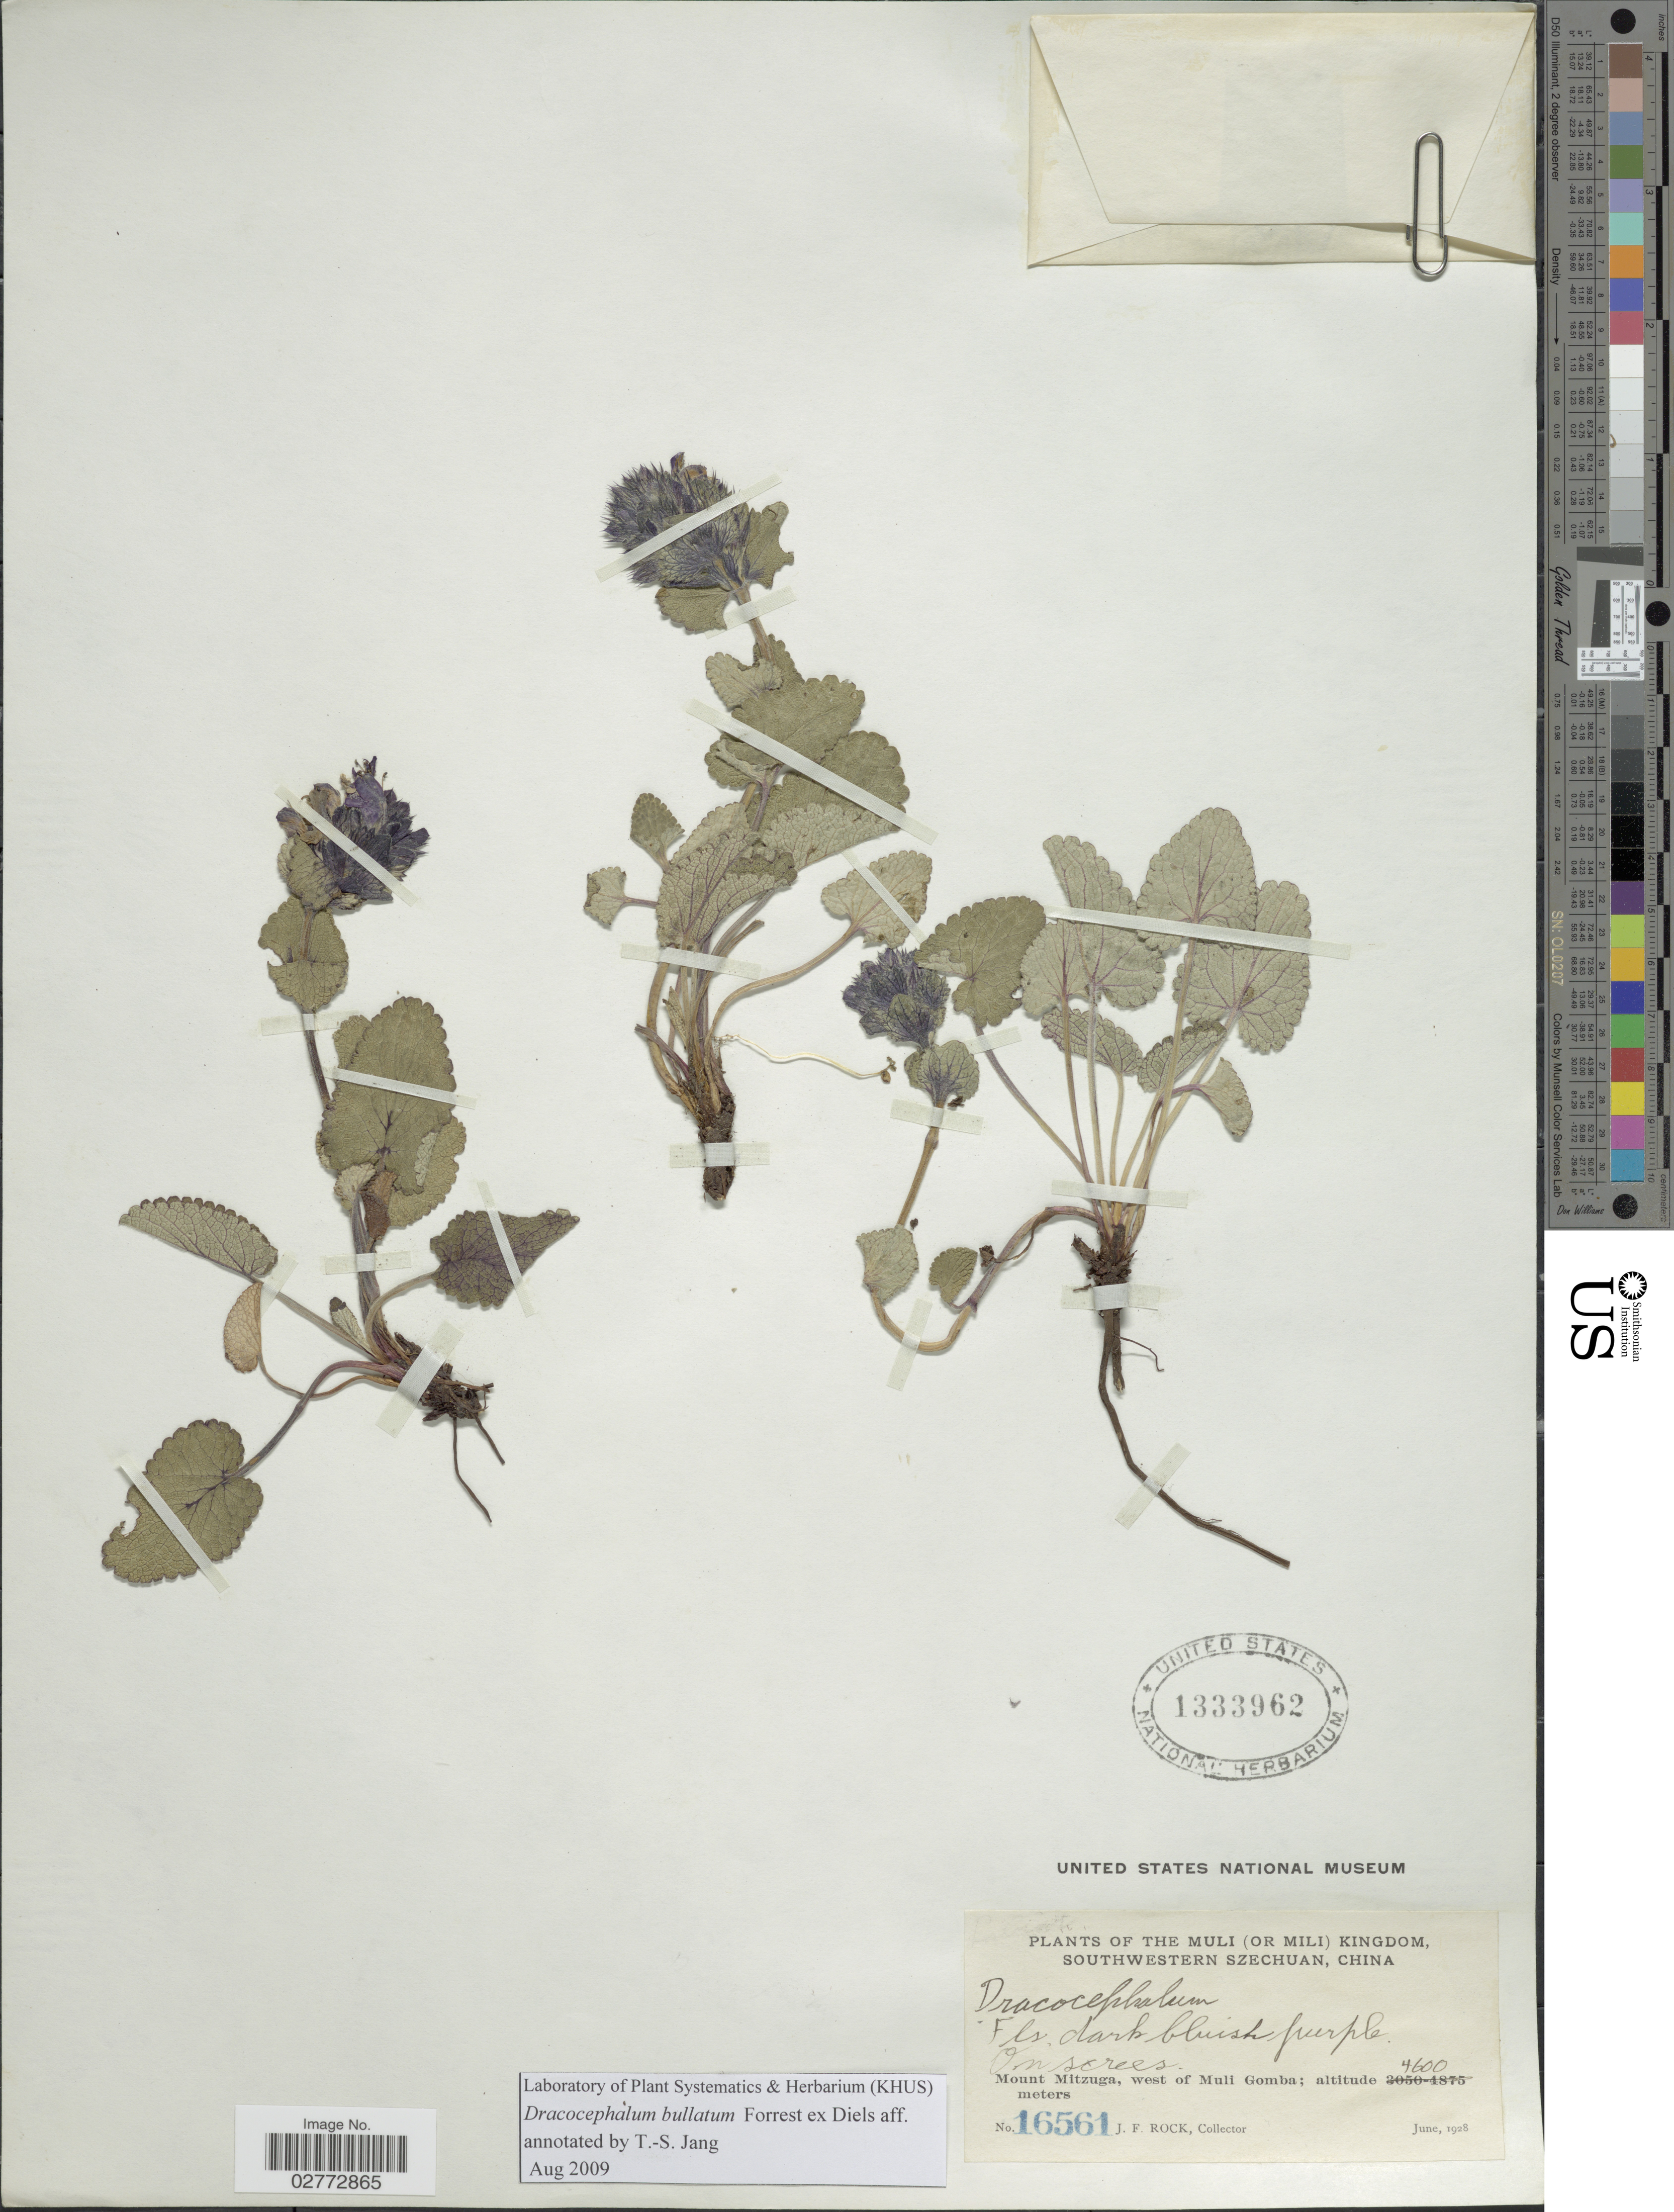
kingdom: Plantae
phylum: Tracheophyta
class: Magnoliopsida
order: Lamiales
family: Lamiaceae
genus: Dracocephalum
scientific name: Dracocephalum speciosum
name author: Sweet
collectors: J. Rock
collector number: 16561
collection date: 1928-06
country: China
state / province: Sichuan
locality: The Muli (or Mili) Kingdom, Southwestern Szechuan. Mount Mitzuga, west of Muli Gomba.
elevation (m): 4600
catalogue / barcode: US 1333962